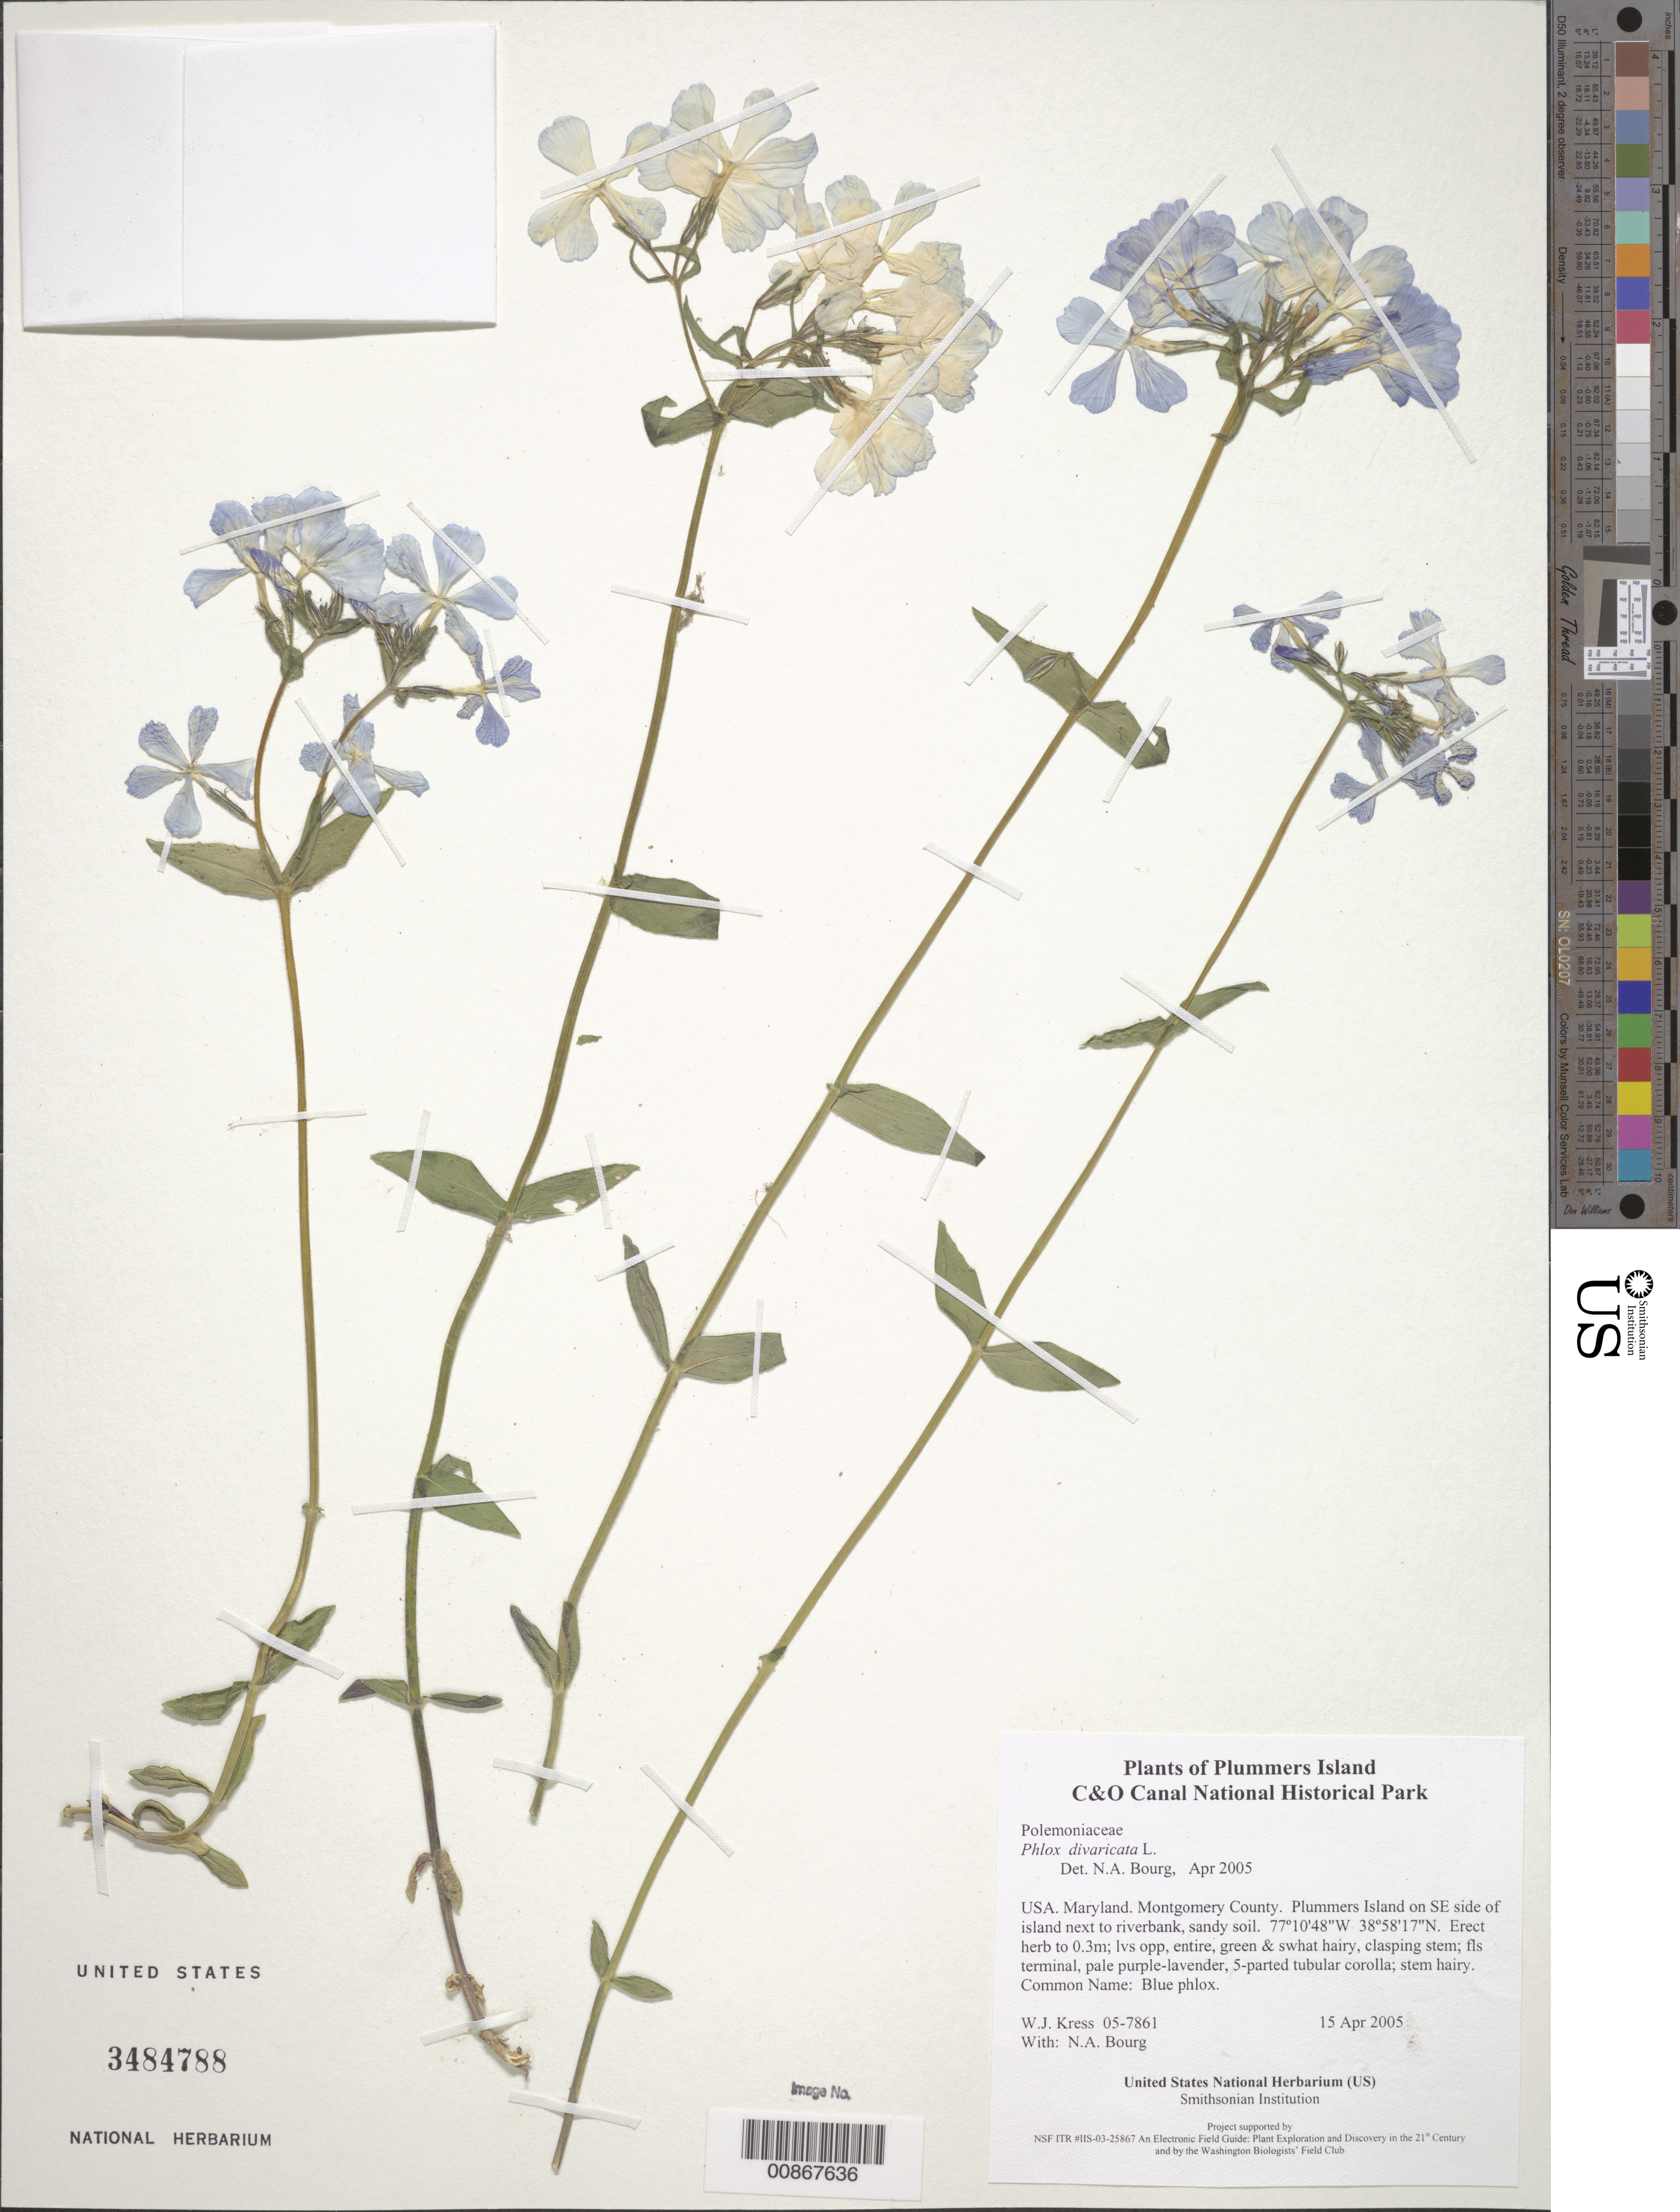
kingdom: Plantae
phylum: Tracheophyta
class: Magnoliopsida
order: Ericales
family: Polemoniaceae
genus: Phlox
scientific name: Phlox divaricata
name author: L.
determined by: Bourg, N. A.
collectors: W. J. Kress & N. A. Bourg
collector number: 05-7861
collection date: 2005-04-15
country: United States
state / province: Maryland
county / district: Montgomery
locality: Chesapeake and Ohio Canal National Historical Park, Plummers Island on SE side of island next to riverbank, sandy soil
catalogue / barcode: US 3484788